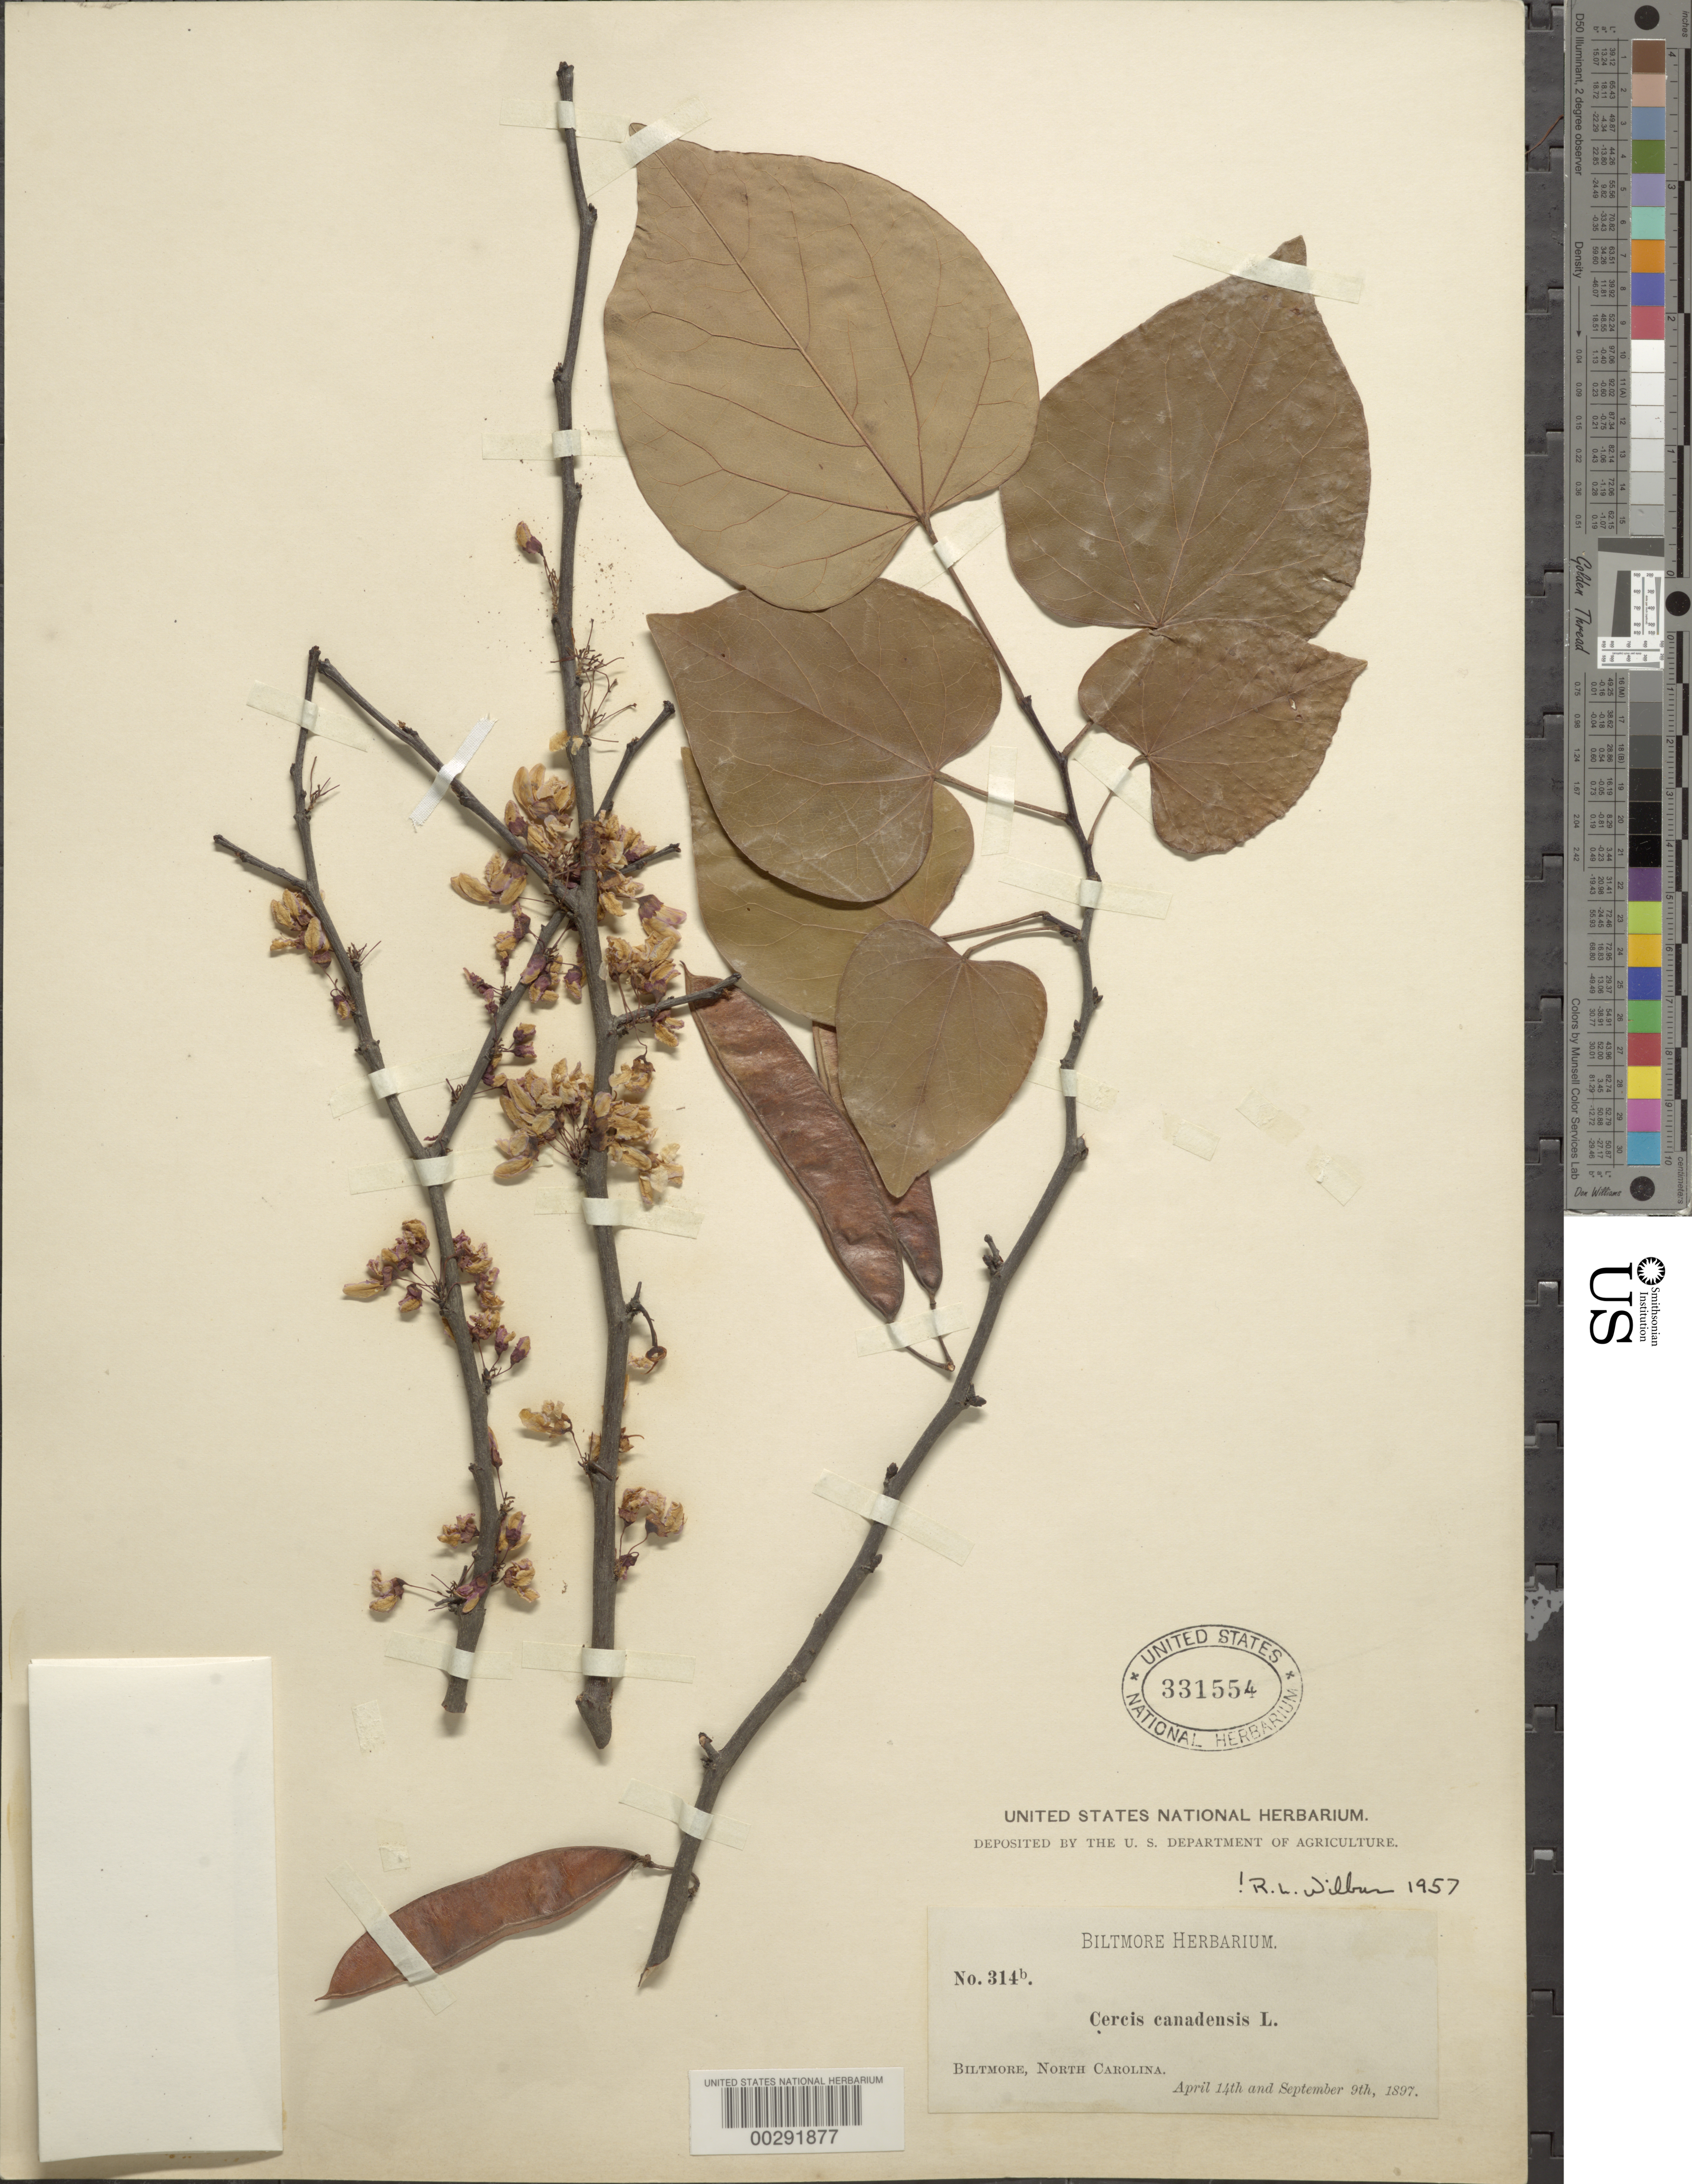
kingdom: Plantae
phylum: Tracheophyta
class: Magnoliopsida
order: Fabales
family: Fabaceae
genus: Cercis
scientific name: Cercis canadensis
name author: L.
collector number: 314b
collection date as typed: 14 Apr 1897 and 30 Sep 1897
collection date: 1897-04-14,1897-09-30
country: United States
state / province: North Carolina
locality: Biltmore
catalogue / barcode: US 331554